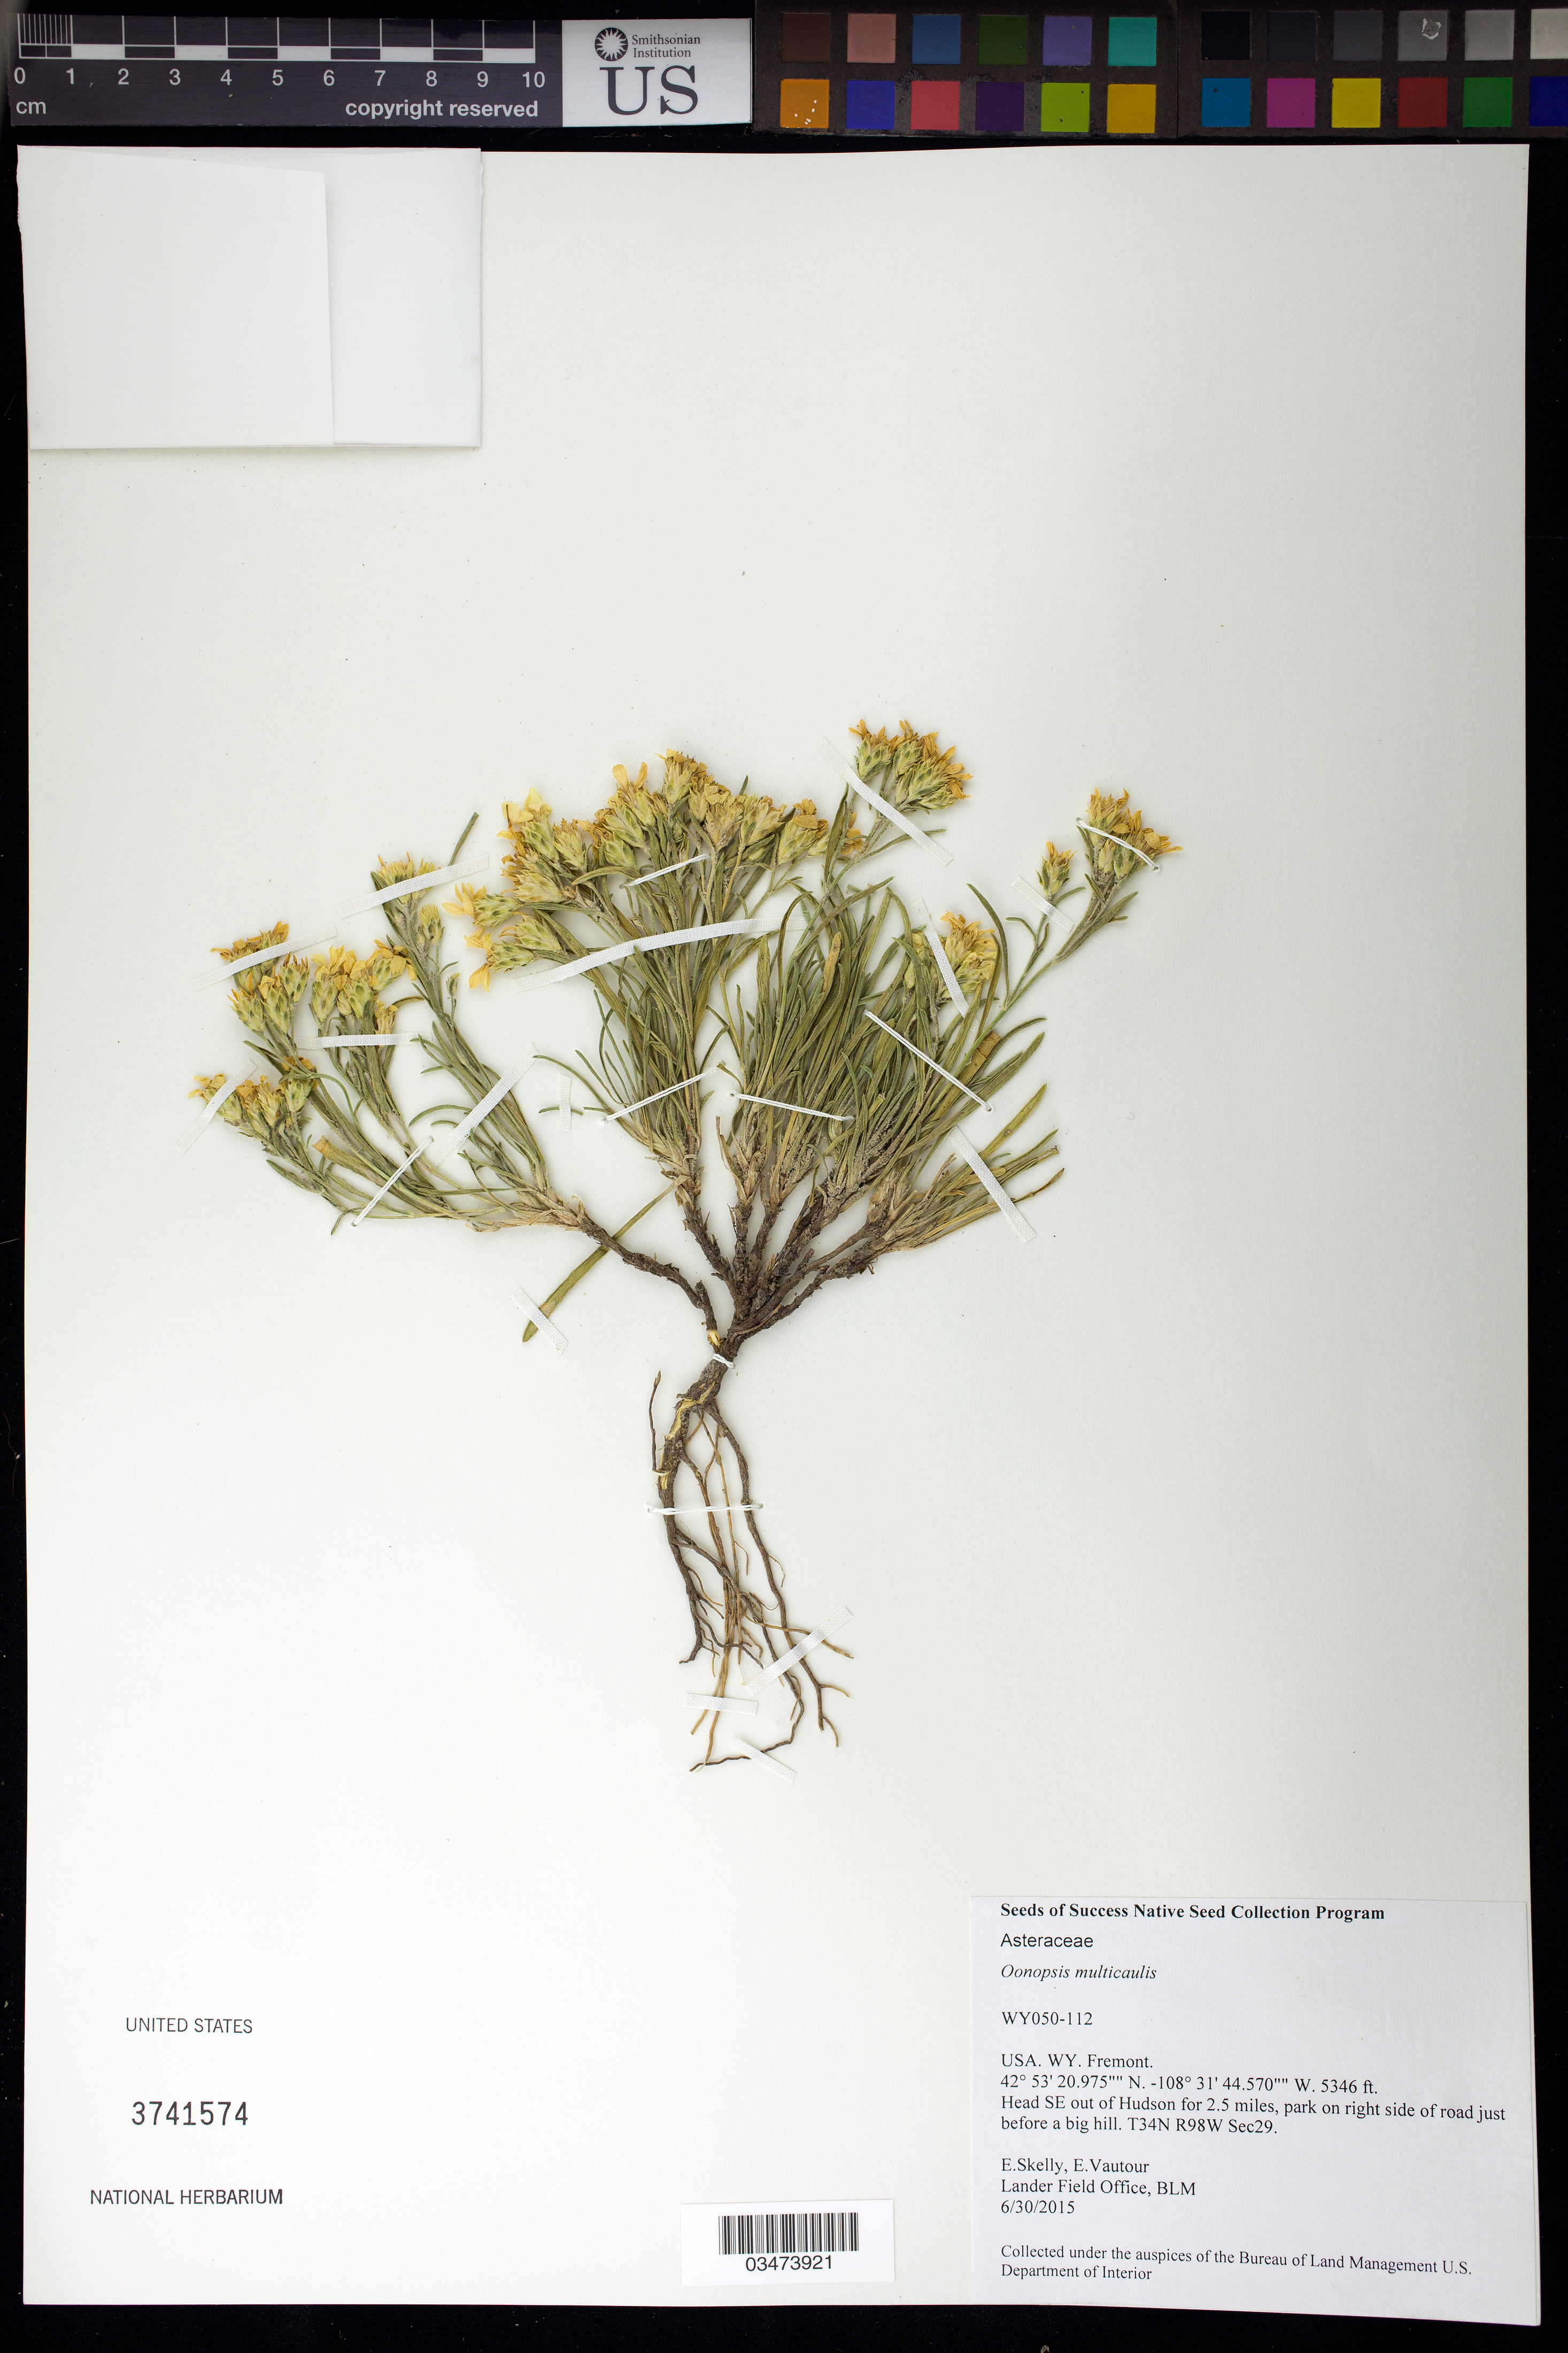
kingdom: Plantae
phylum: Tracheophyta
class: Magnoliopsida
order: Asterales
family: Asteraceae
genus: Oonopsis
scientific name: Oonopsis multicaulis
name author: (Nutt.) Greene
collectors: E. Skelly & E. Vautour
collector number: WY050-112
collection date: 2015-06-30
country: United States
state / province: Wyoming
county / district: Fremont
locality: Government Draw. 2.5 miles SE out of Hudson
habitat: sagebrush steppe; loamy (10-14SE)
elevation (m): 1629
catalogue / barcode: US 3741574